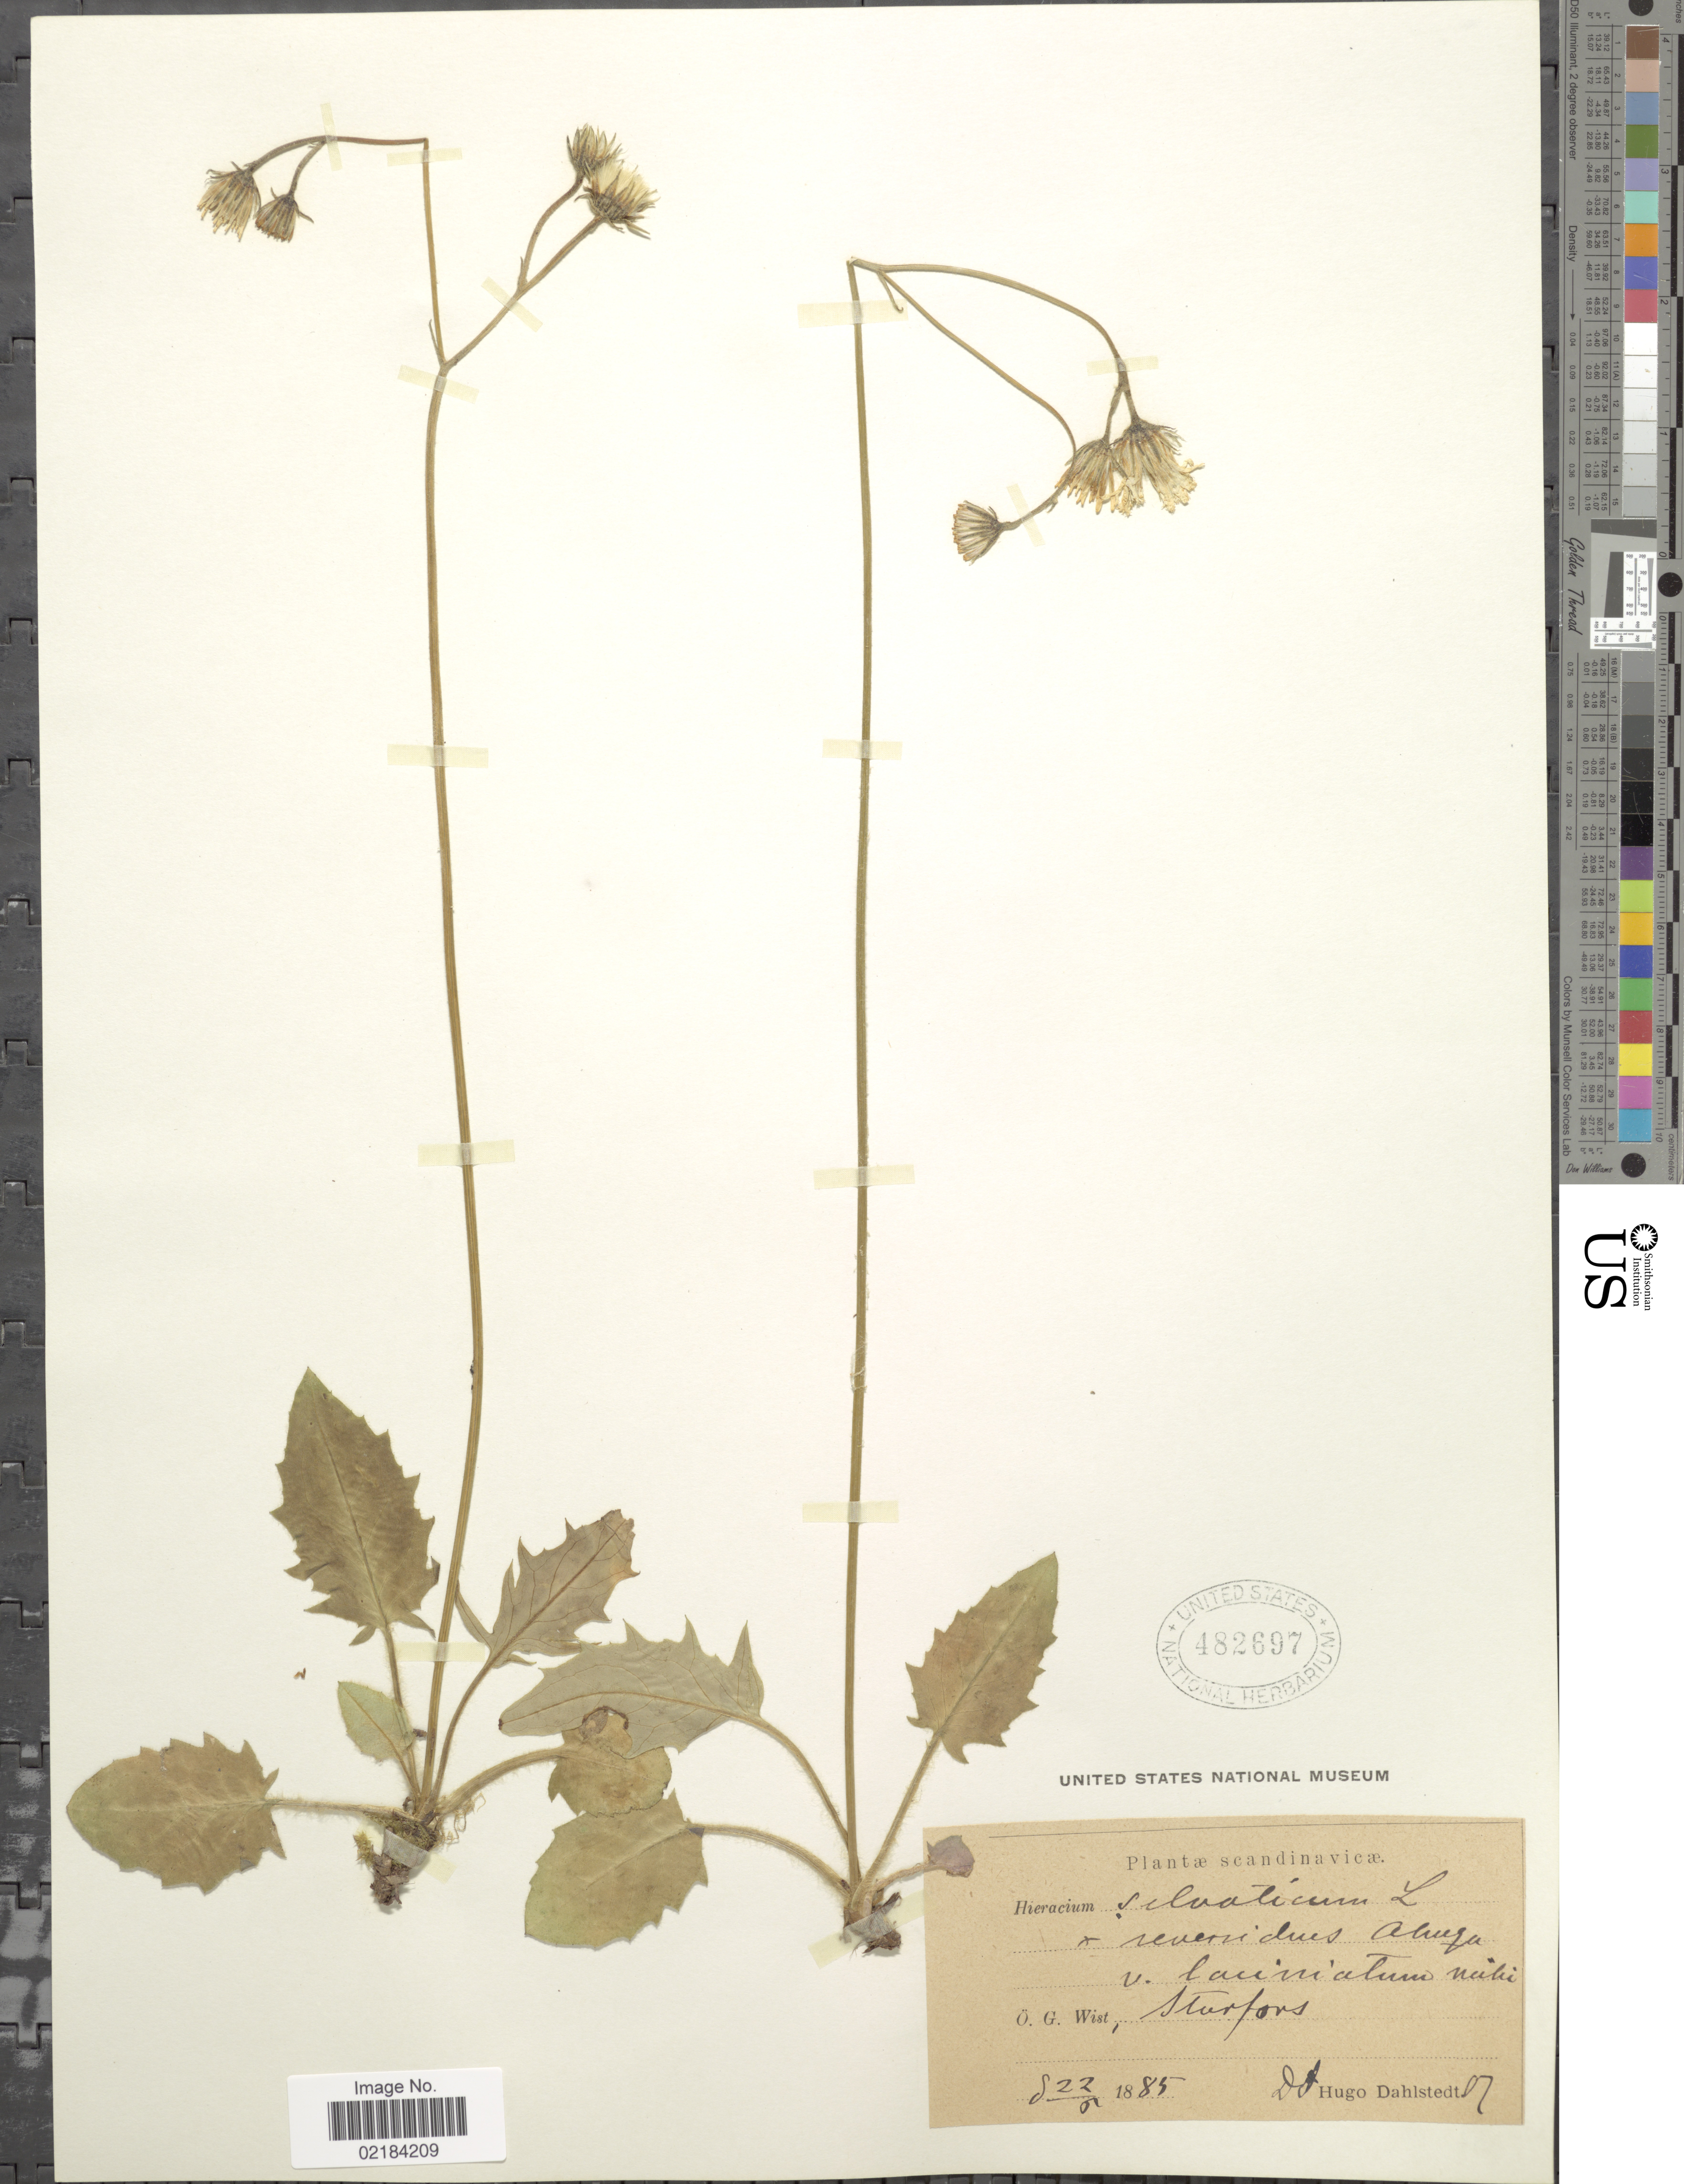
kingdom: Plantae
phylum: Tracheophyta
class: Magnoliopsida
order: Asterales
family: Asteraceae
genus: Hieracium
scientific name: Hieracium sylvaticum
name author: (L.) Gouan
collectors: H. G. Dahlstedt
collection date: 1885-06-22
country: Sweden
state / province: Östergötland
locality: Storfors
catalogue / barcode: US 482697